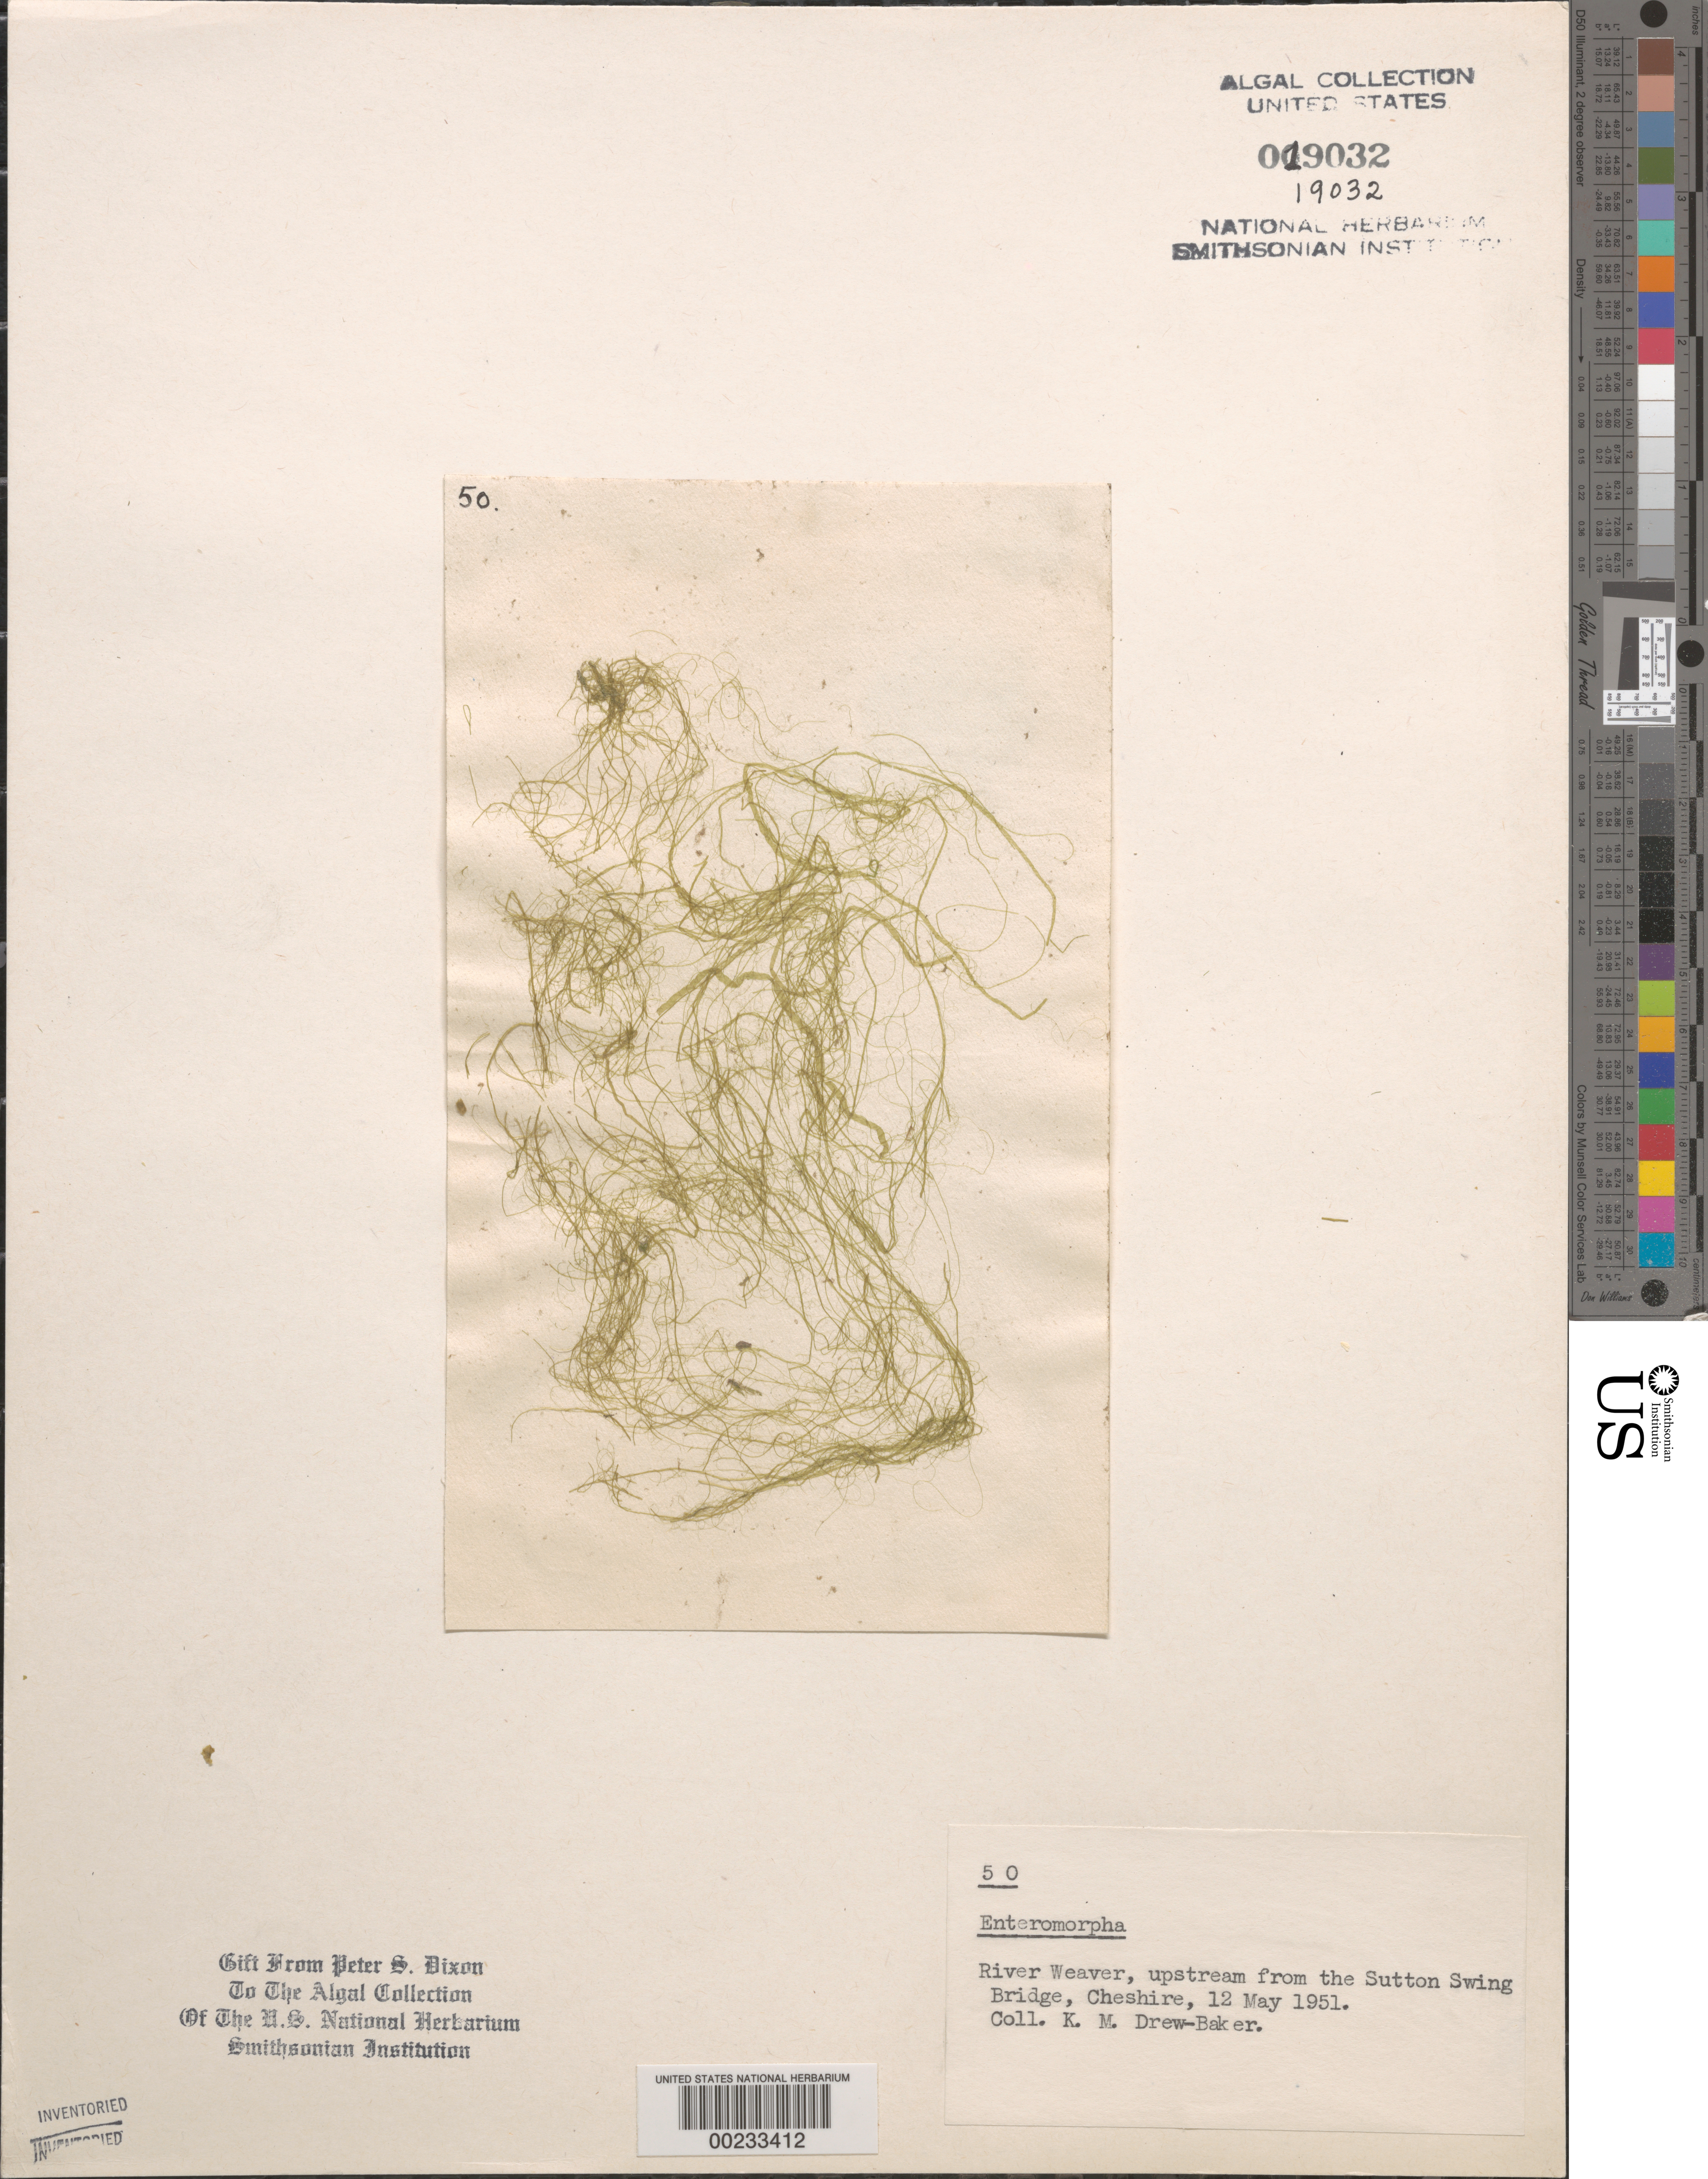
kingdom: Plantae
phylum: Chlorophyta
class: Ulvophyceae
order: Ulvales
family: Ulvaceae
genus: Ulva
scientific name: Ulva sp.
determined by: Algae name updating Project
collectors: K. M. Drew-Baker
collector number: PSD 50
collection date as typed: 12 May 1951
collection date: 1951-05-12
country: United Kingdom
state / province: England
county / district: Cheshire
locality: River Weaver above Sutton Swing Bridge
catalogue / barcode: US 19032